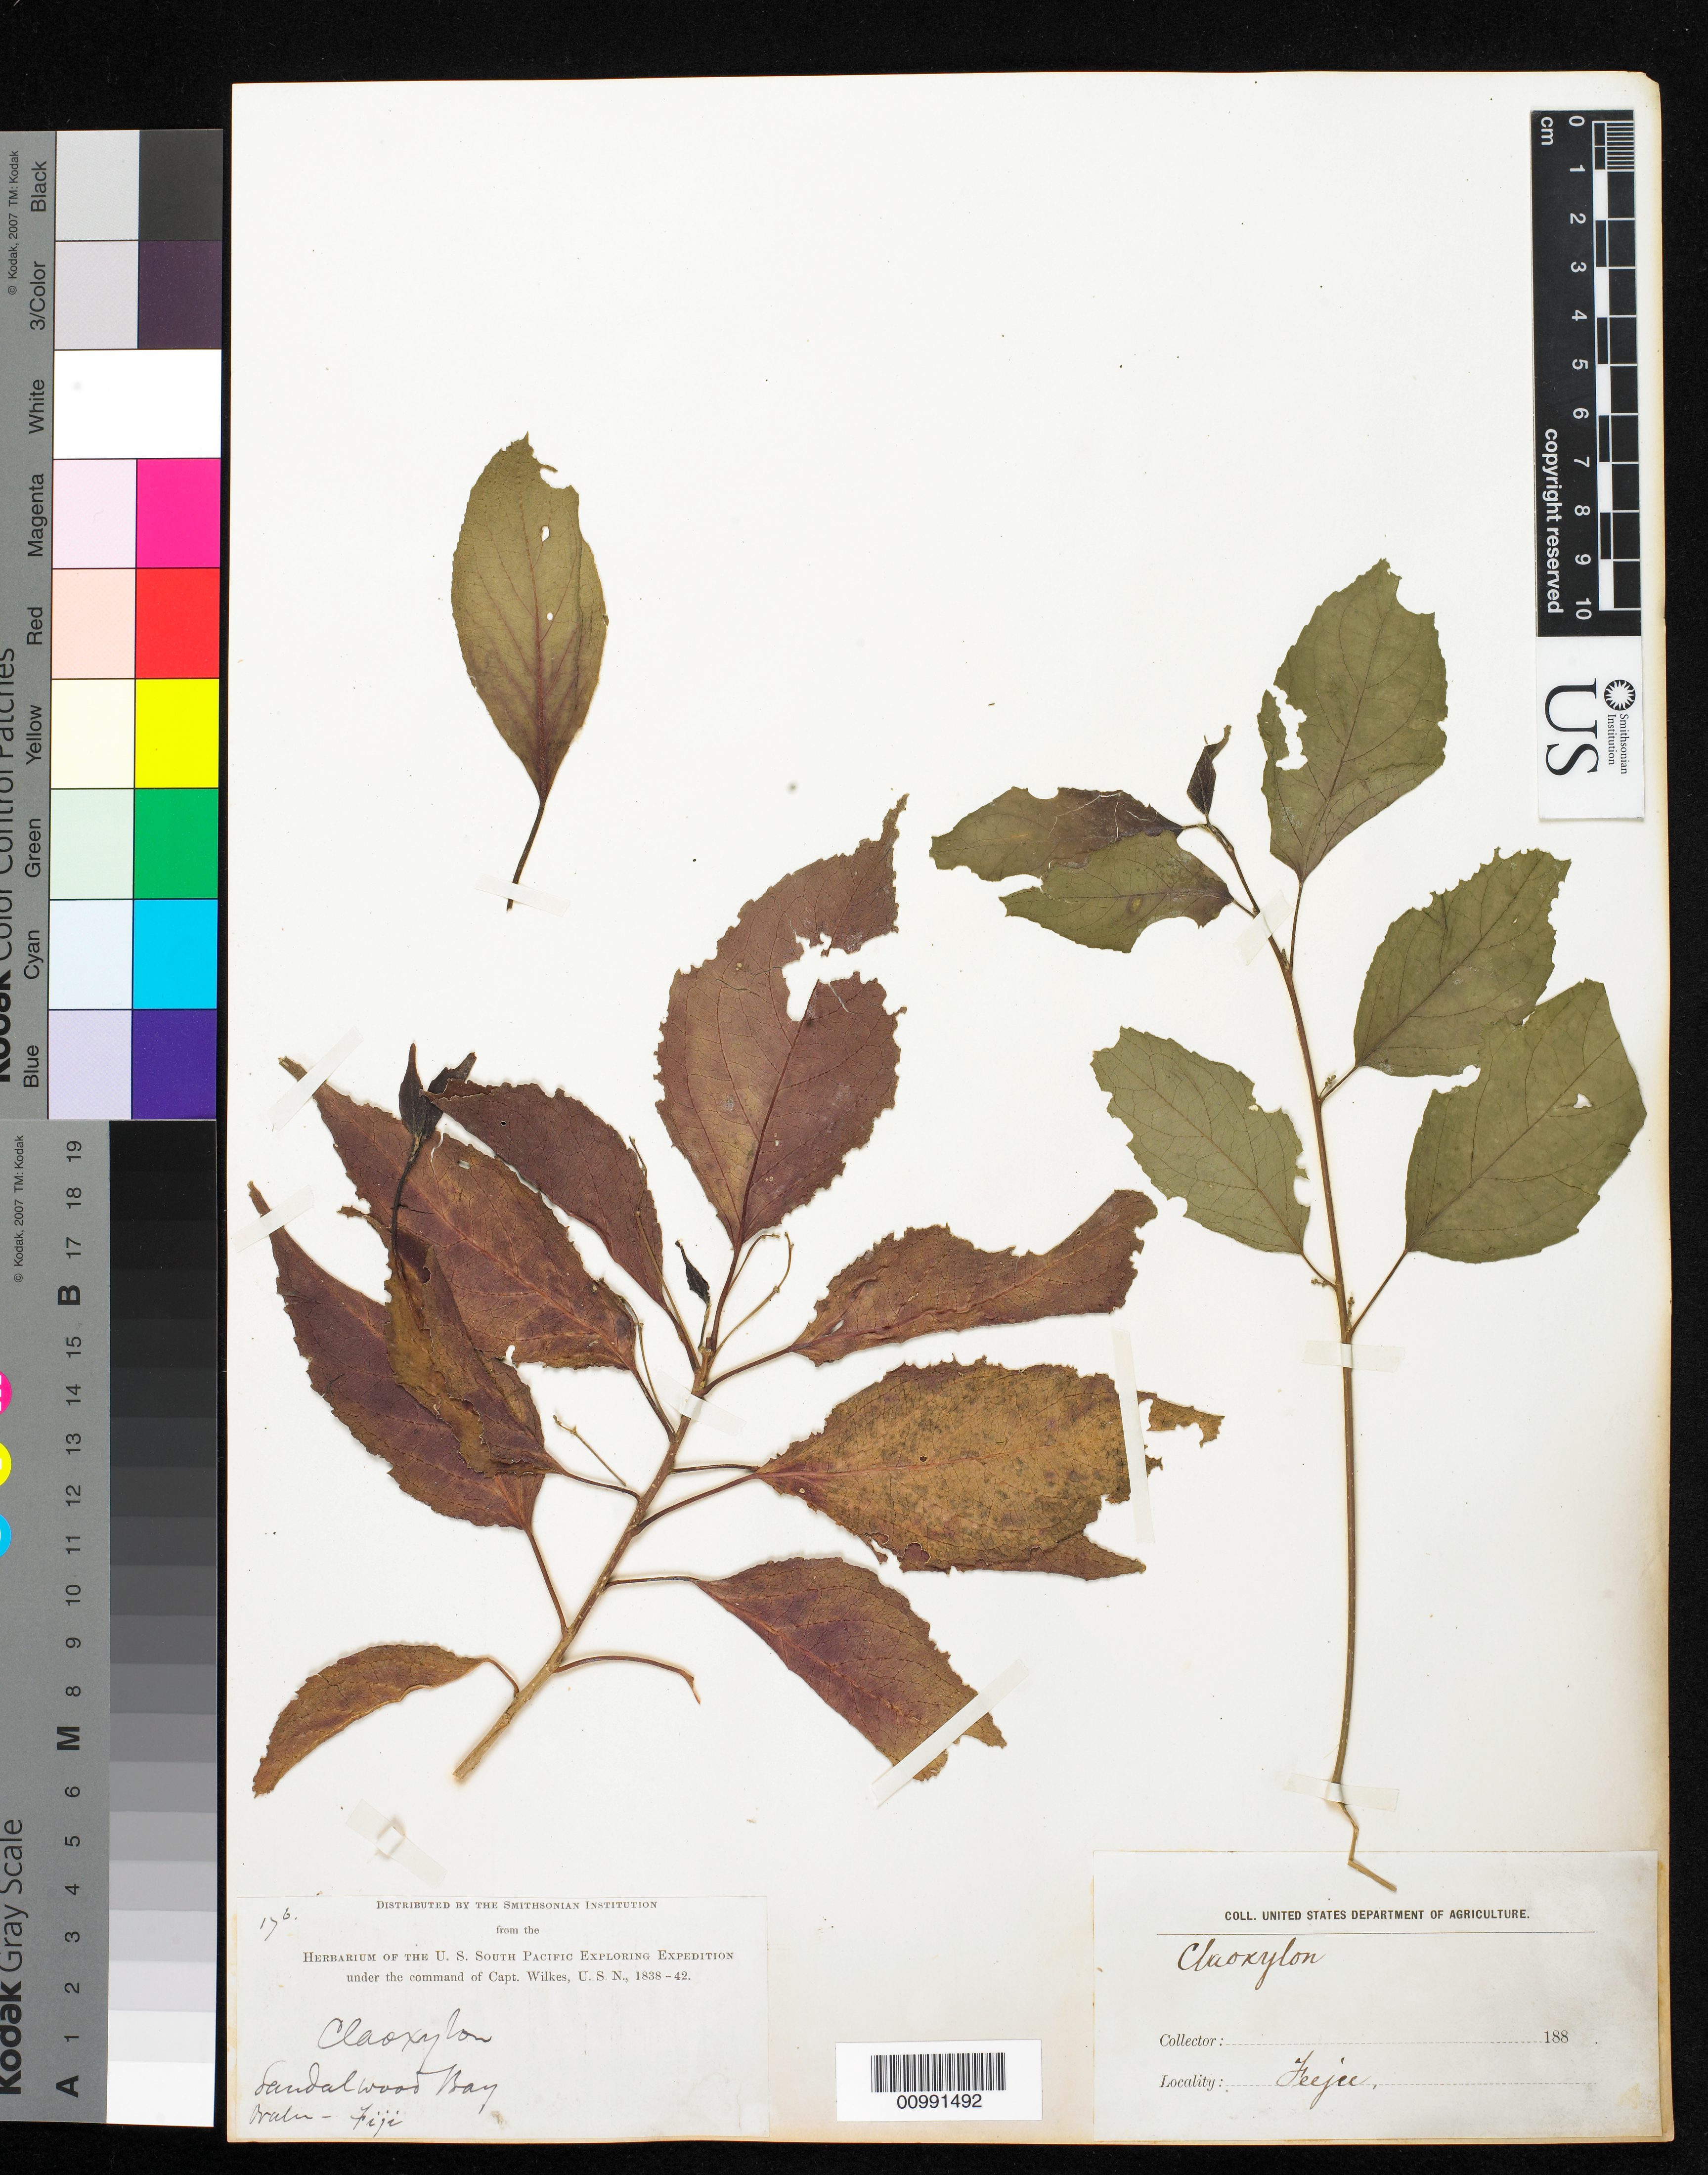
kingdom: Plantae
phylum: Tracheophyta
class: Magnoliopsida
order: Malpighiales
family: Euphorbiaceae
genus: Claoxylon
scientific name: Claoxylon sp.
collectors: Wilkes Explor. Exped.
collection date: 1838/1842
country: Fiji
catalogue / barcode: US 98634